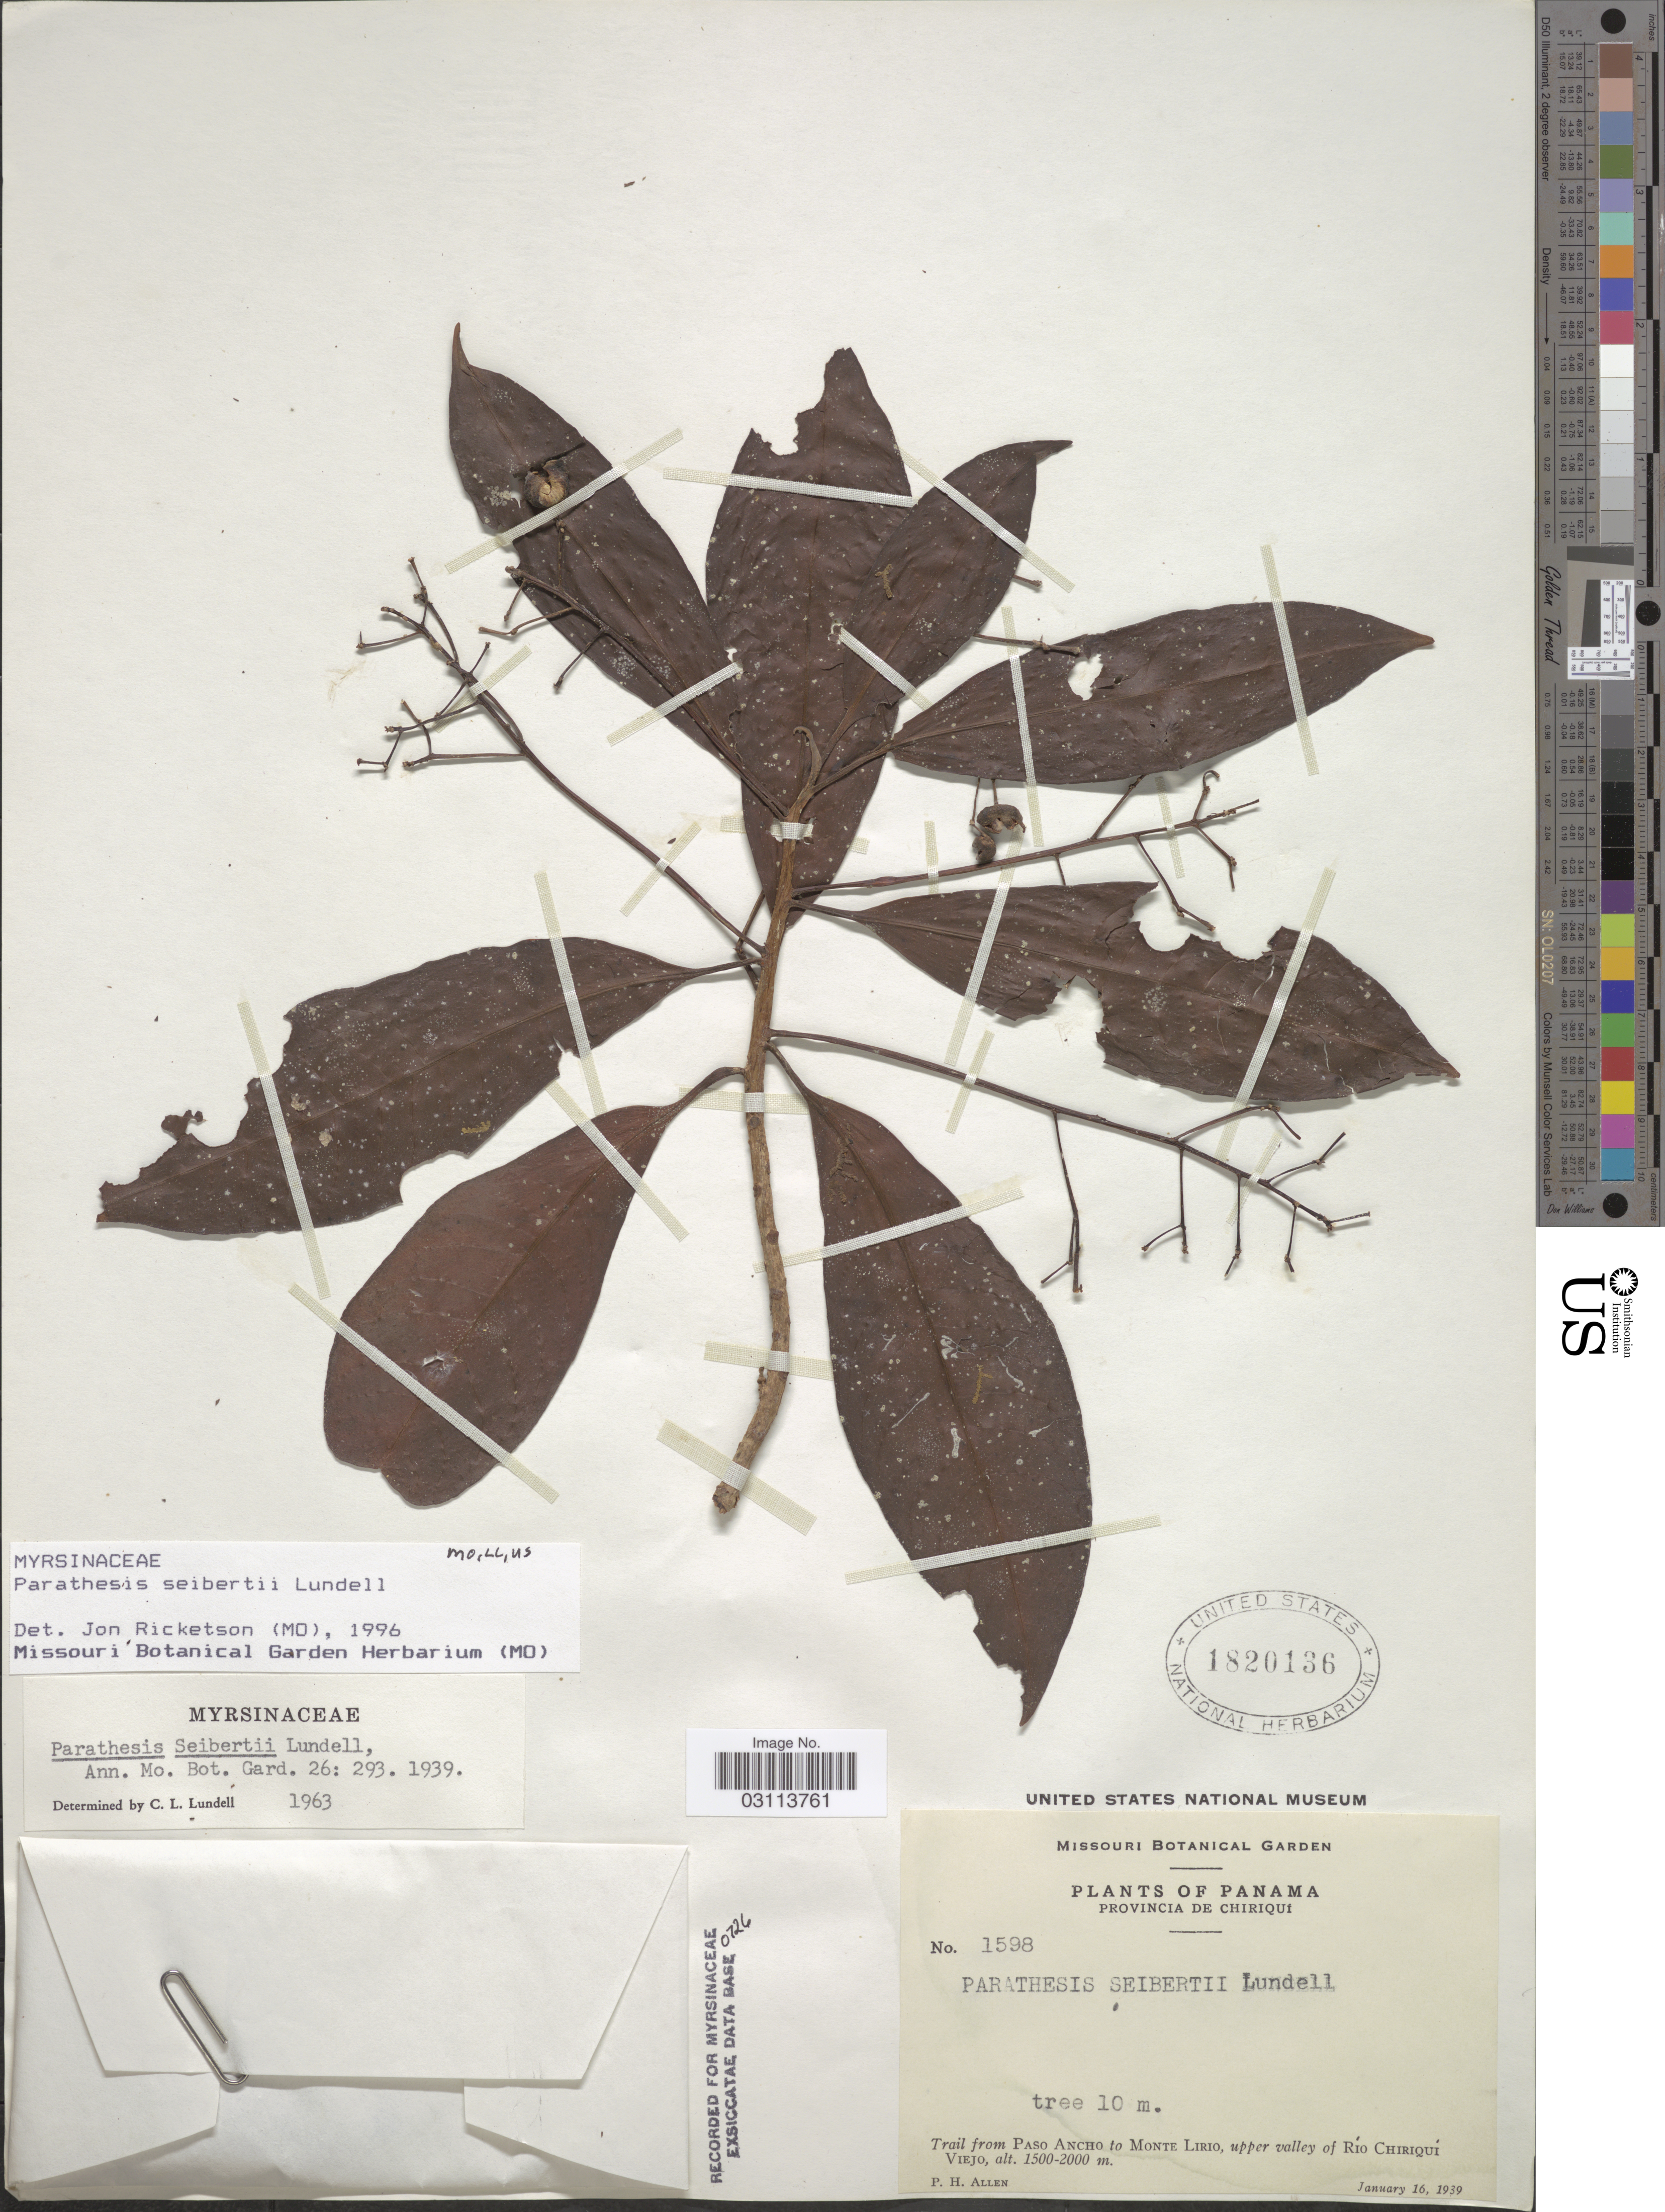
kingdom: Plantae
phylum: Tracheophyta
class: Magnoliopsida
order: Ericales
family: Primulaceae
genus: Parathesis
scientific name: Parathesis seibertii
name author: Lundell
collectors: P. H. Allen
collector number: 1598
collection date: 1939-01-16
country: Panama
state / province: Chiriqui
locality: Trail from Paso Ancho to Monte Lirio, upper valley of Río Chiriquí Viejo.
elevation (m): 1500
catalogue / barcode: US 1820136